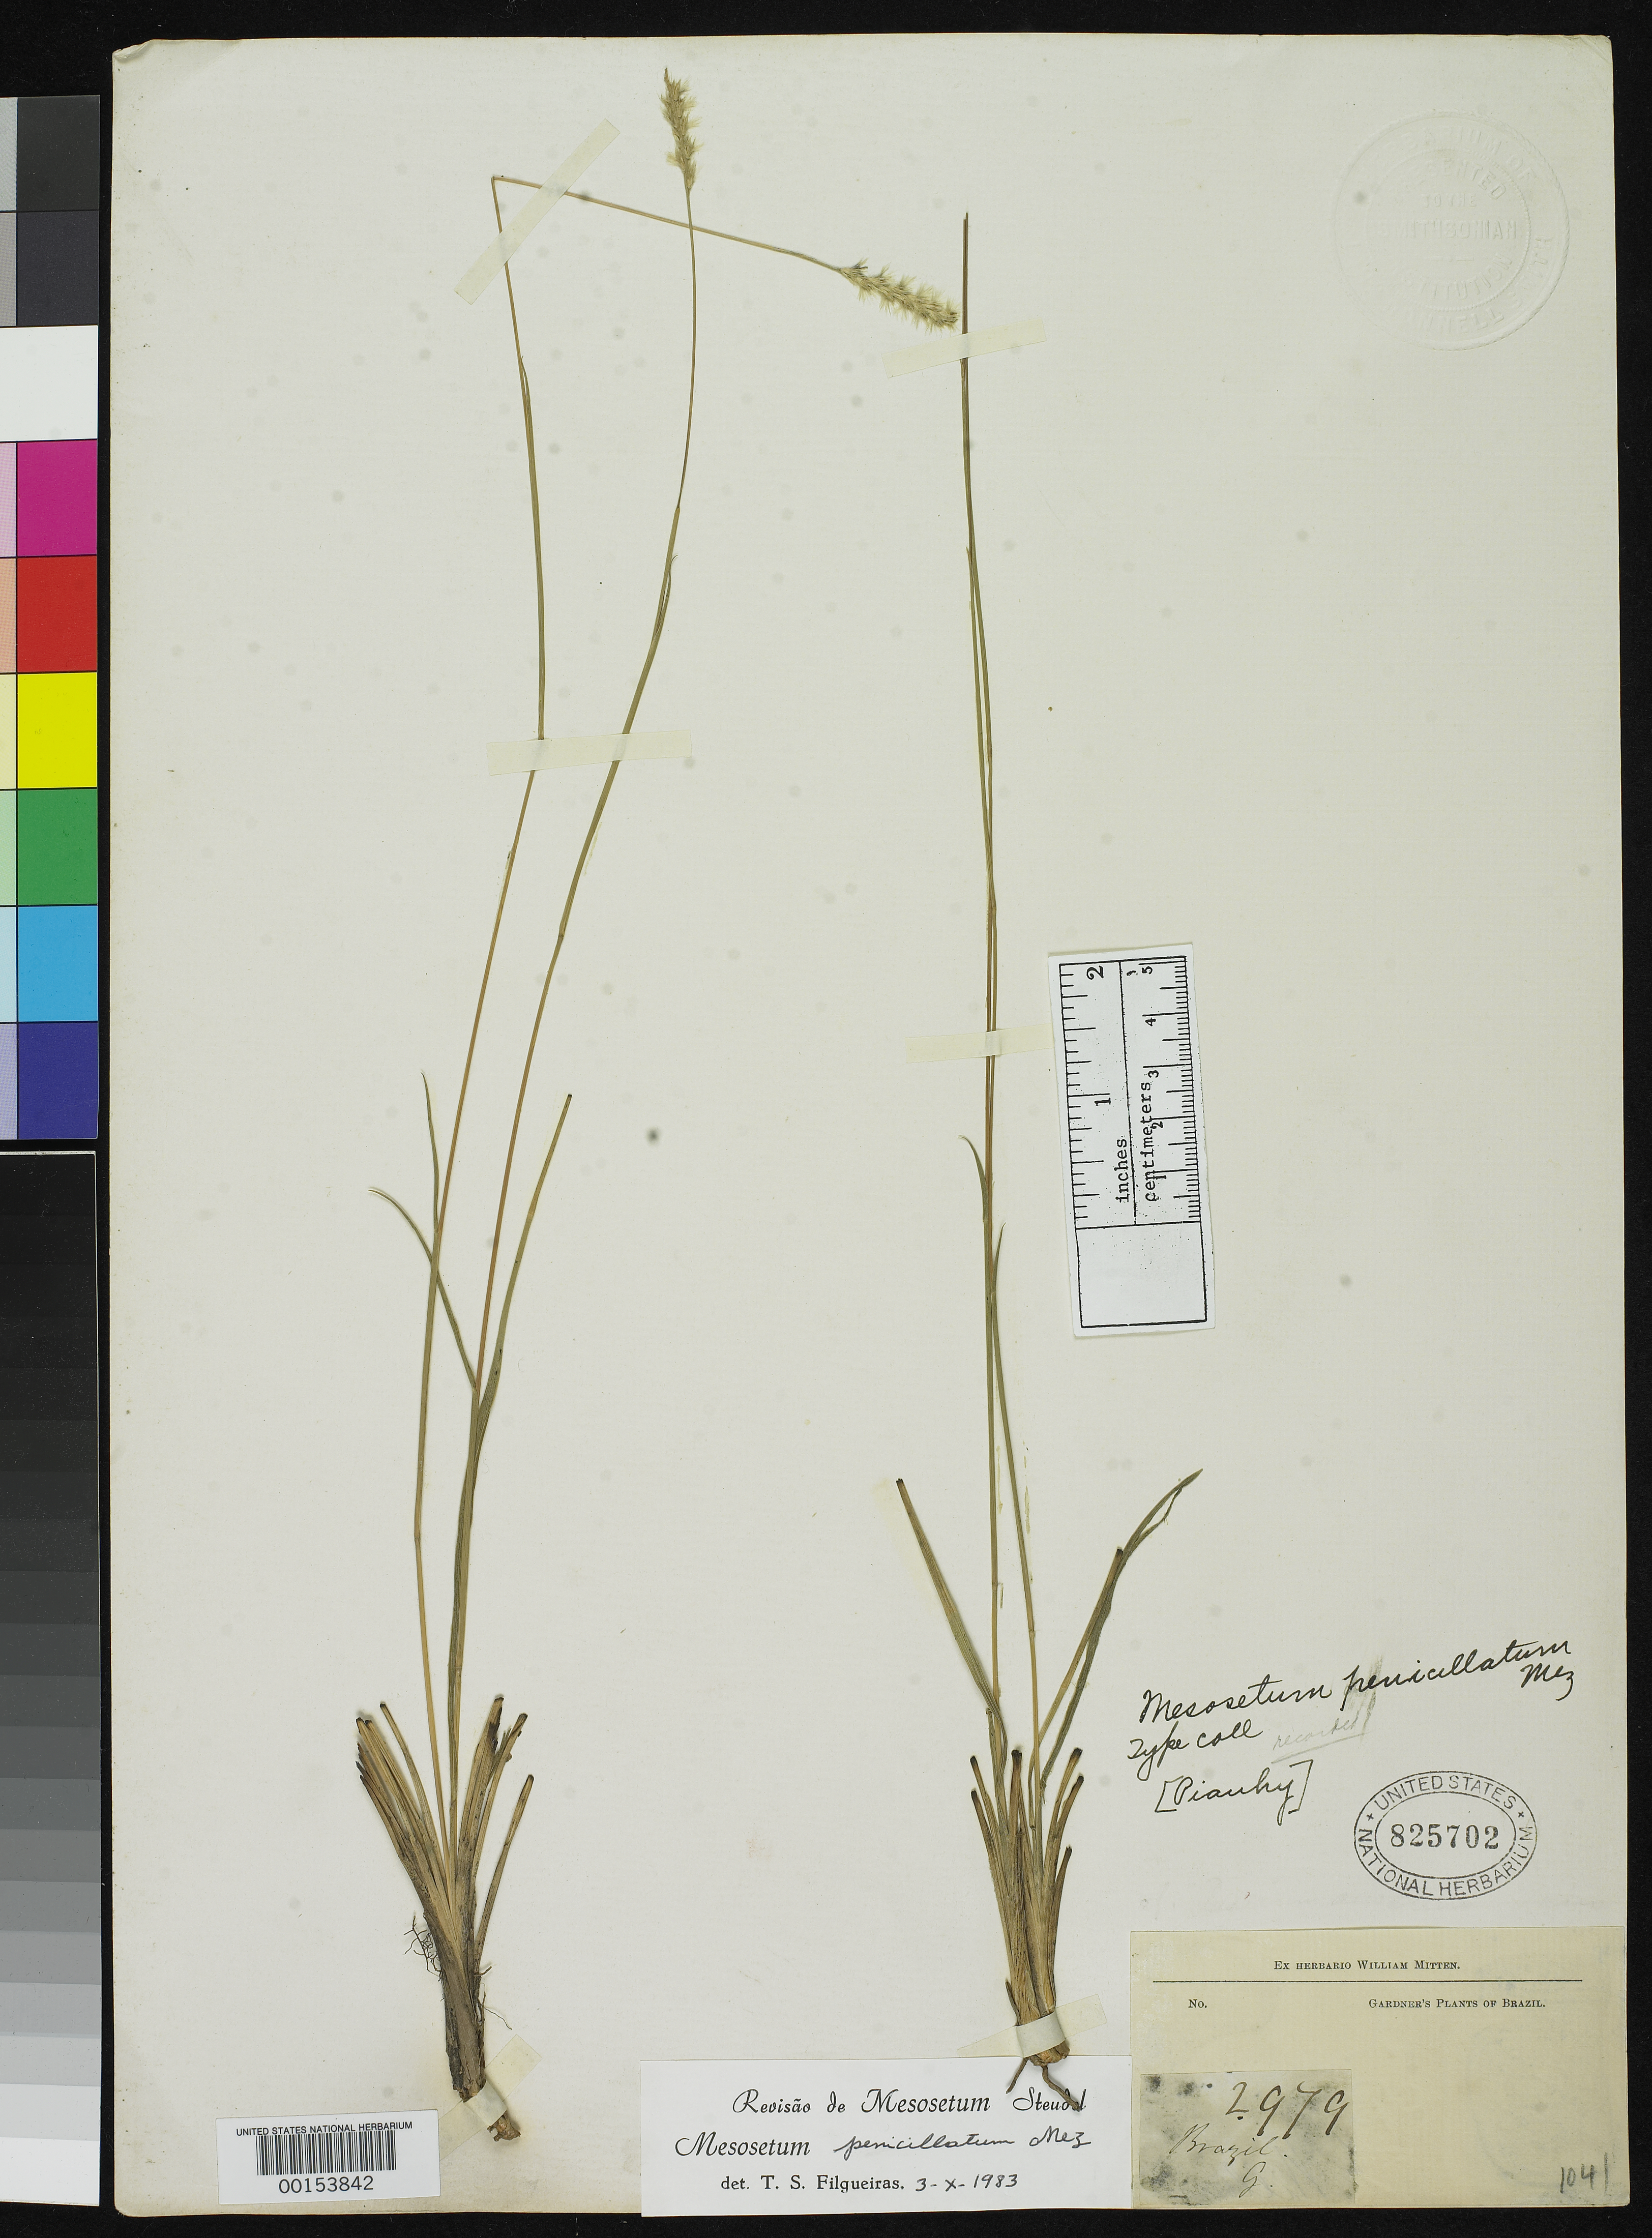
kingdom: Plantae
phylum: Tracheophyta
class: Liliopsida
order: Poales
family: Poaceae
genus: Mesosetum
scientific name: Mesosetum penicillatum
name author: Mez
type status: Isotype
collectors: G. Gardner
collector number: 2979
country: Brazil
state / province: Piauí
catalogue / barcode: US 825702